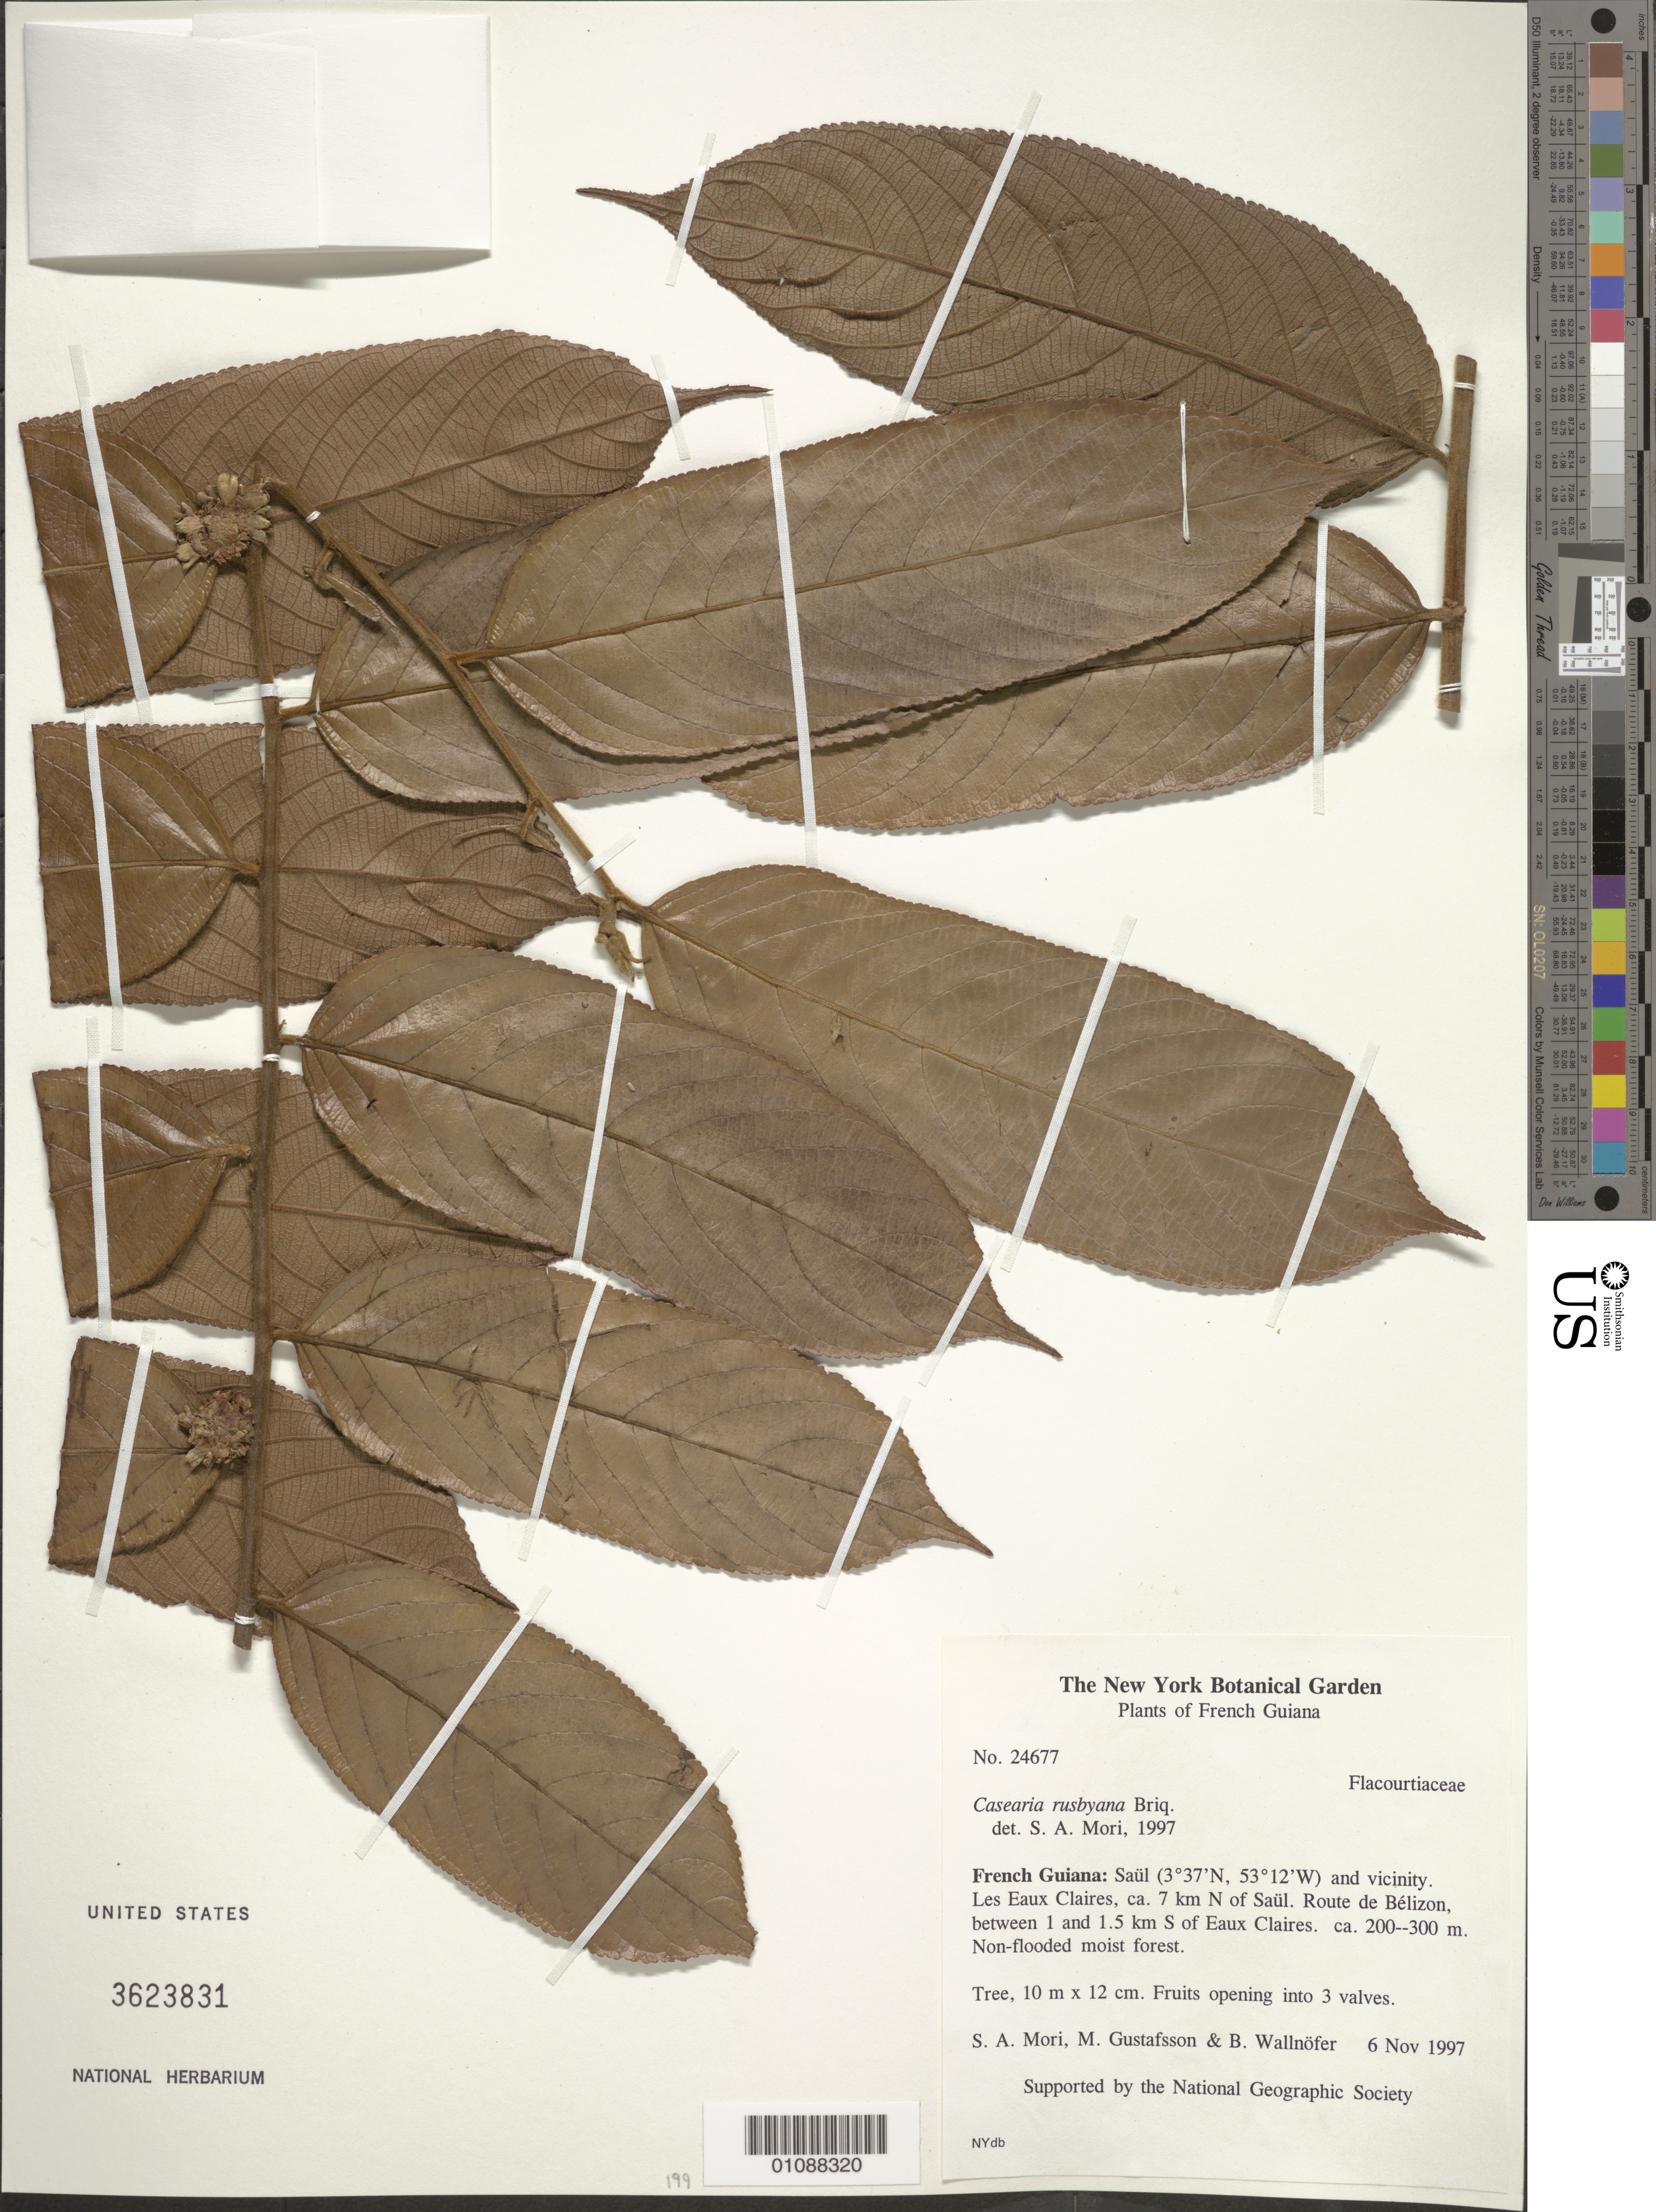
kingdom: Plantae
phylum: Tracheophyta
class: Magnoliopsida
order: Malpighiales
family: Salicaceae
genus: Casearia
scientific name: Casearia rusbyana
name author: Briq.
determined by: Mori, Scott A.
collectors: S. Mori, M. H. Gustafsson & B. Wallnöfer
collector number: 24677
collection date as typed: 6-Nov-97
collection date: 1997-11-06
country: French Guiana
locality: Saül and vic., Les Eaux Claires, ca. 7 km N of Saül. Route de Bélizon, between 1 and 1.5km S of Eaux Claires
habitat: Non-flooded moist forest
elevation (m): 200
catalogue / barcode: US 3623831